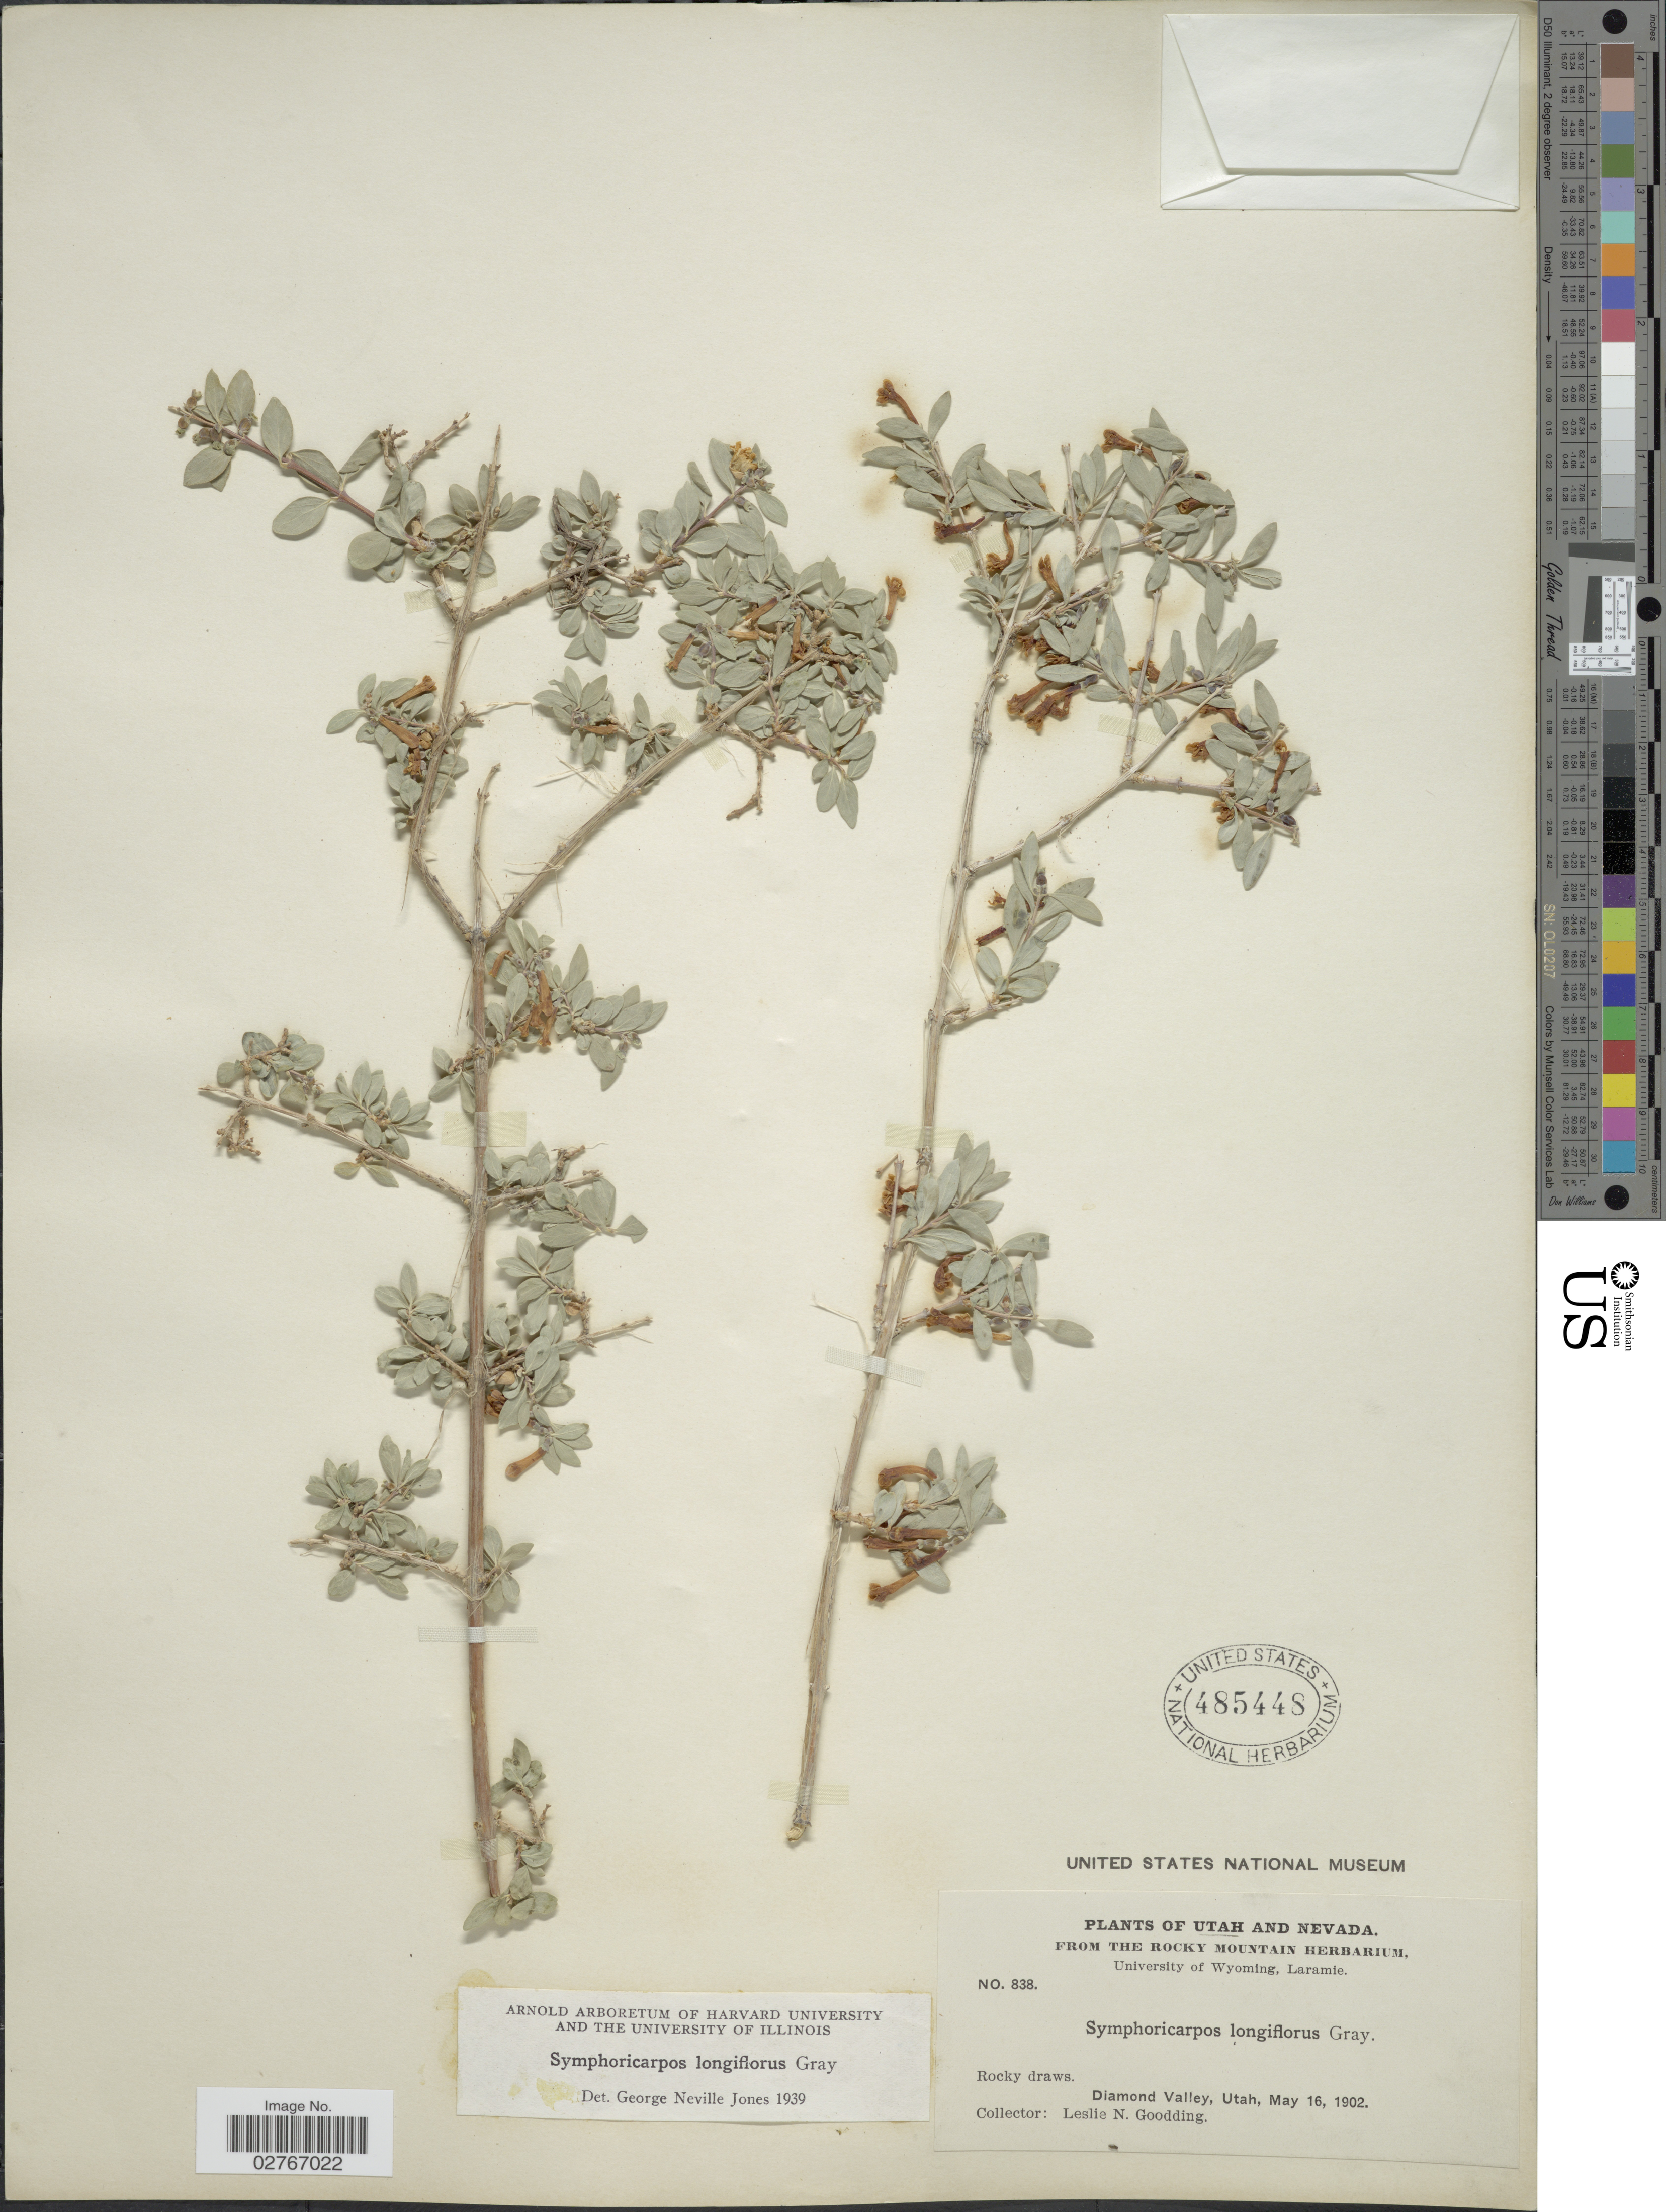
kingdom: Plantae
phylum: Tracheophyta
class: Magnoliopsida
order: Dipsacales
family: Caprifoliaceae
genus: Symphoricarpos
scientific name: Symphoricarpos longiflorus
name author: A. Gray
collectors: L. N. Goodding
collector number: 838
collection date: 1902-05-16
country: United States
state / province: Utah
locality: Diamond Valley.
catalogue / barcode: US 485448